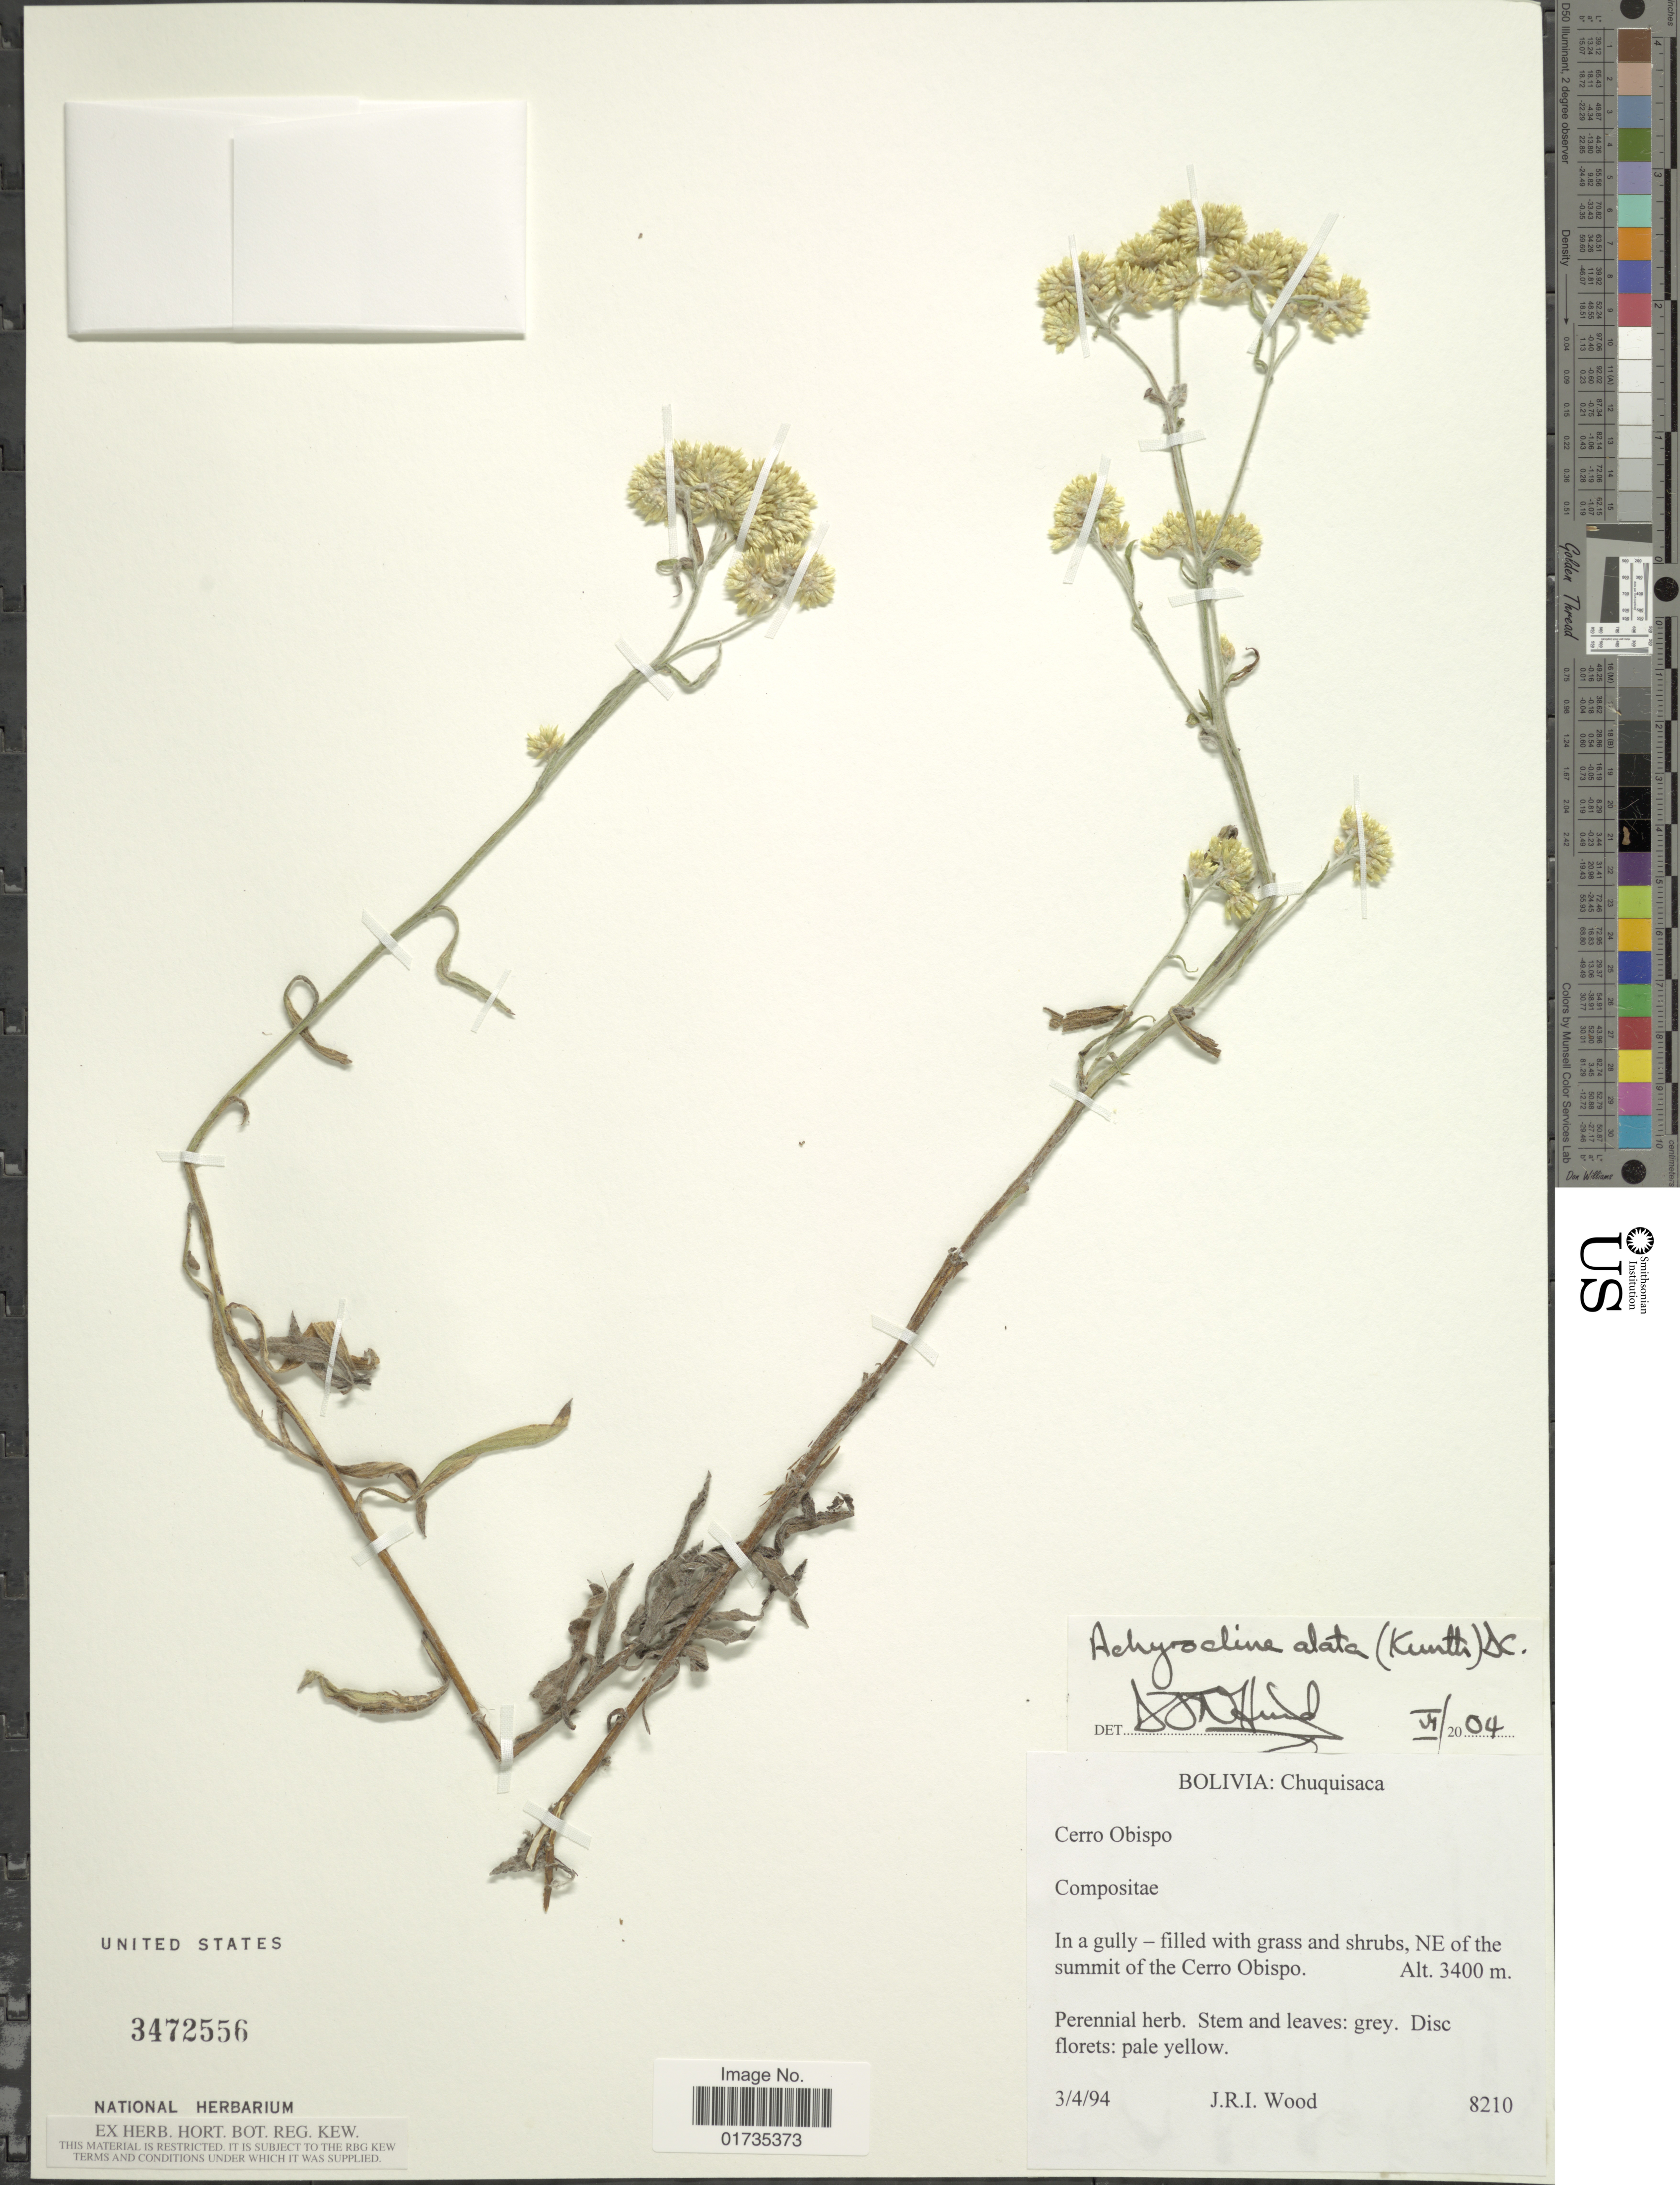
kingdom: Plantae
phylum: Tracheophyta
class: Magnoliopsida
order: Asterales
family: Asteraceae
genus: Achyrocline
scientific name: Achyrocline alata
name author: (Kunth) DC.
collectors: J. R. I. Wood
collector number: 8210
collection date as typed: Transcribed d/m/y: 3/4/94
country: Bolivia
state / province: Chuquisaca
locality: Bolivia: Chuquisaca. In a gully-filled with grassa and shrubs, NE of the summit of the Cero Obispo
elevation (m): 3400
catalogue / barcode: US 3472556